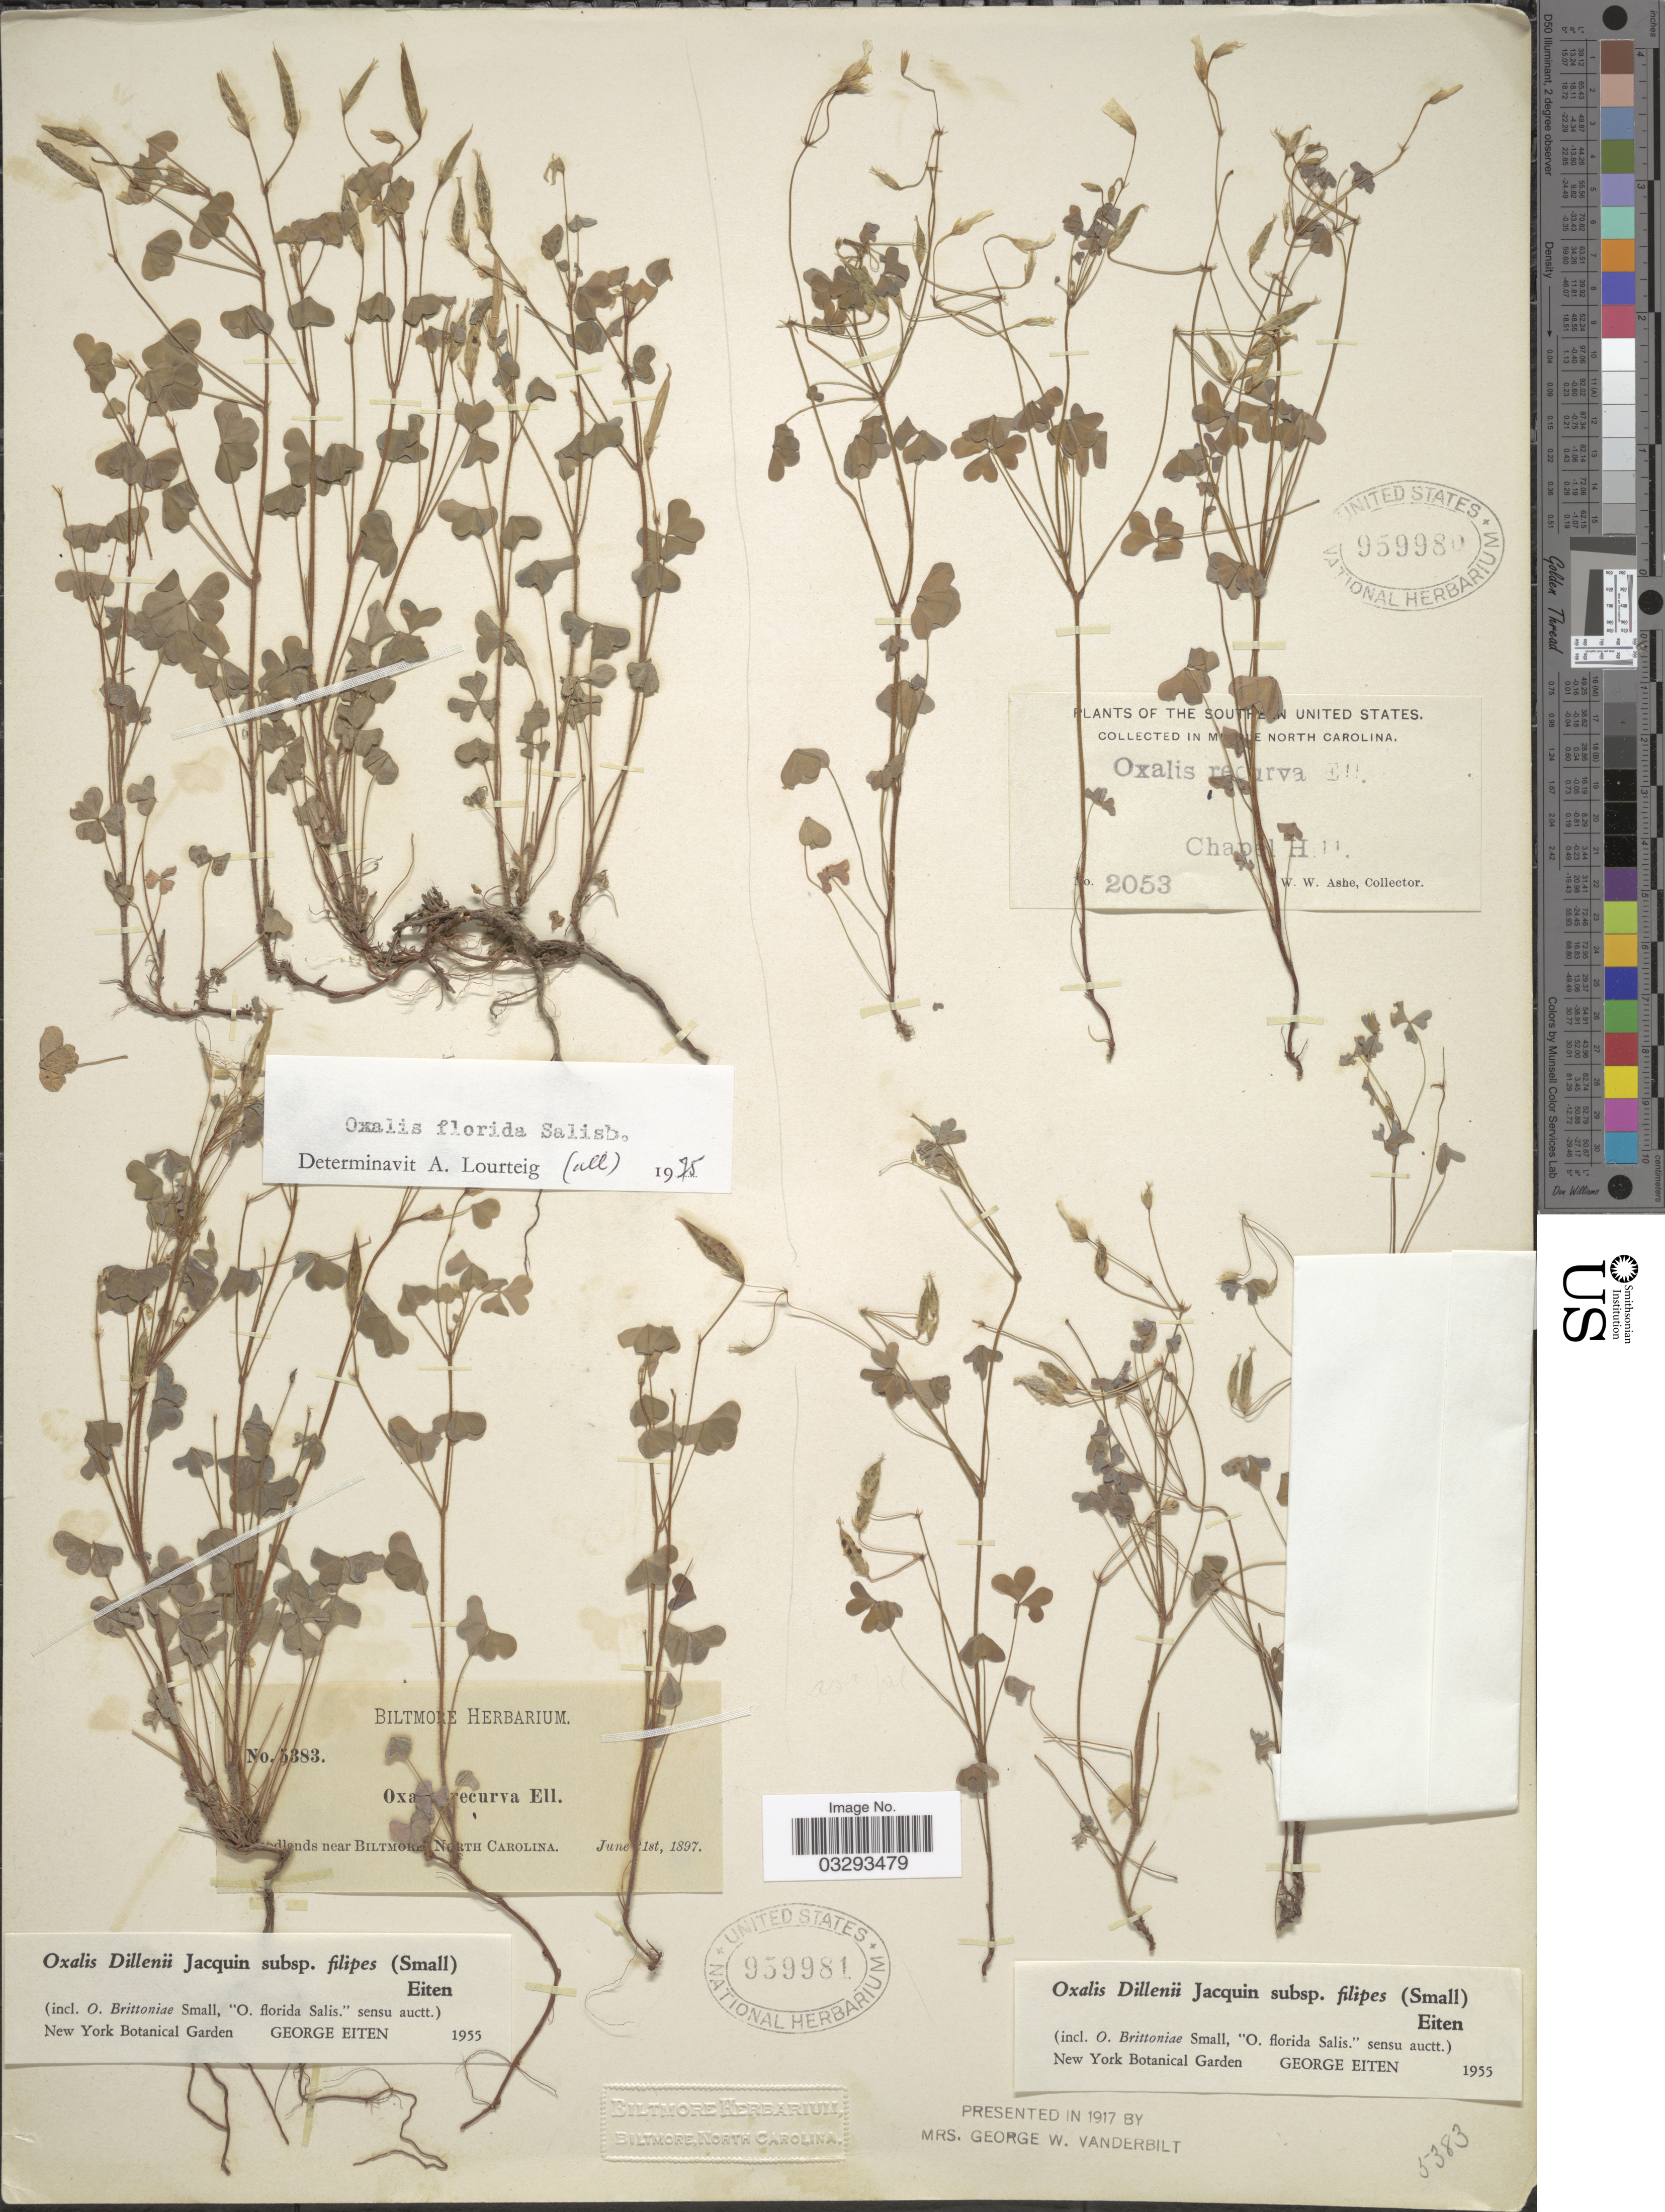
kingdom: Plantae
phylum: Tracheophyta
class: Magnoliopsida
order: Oxalidales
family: Oxalidaceae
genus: Oxalis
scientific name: Oxalis florida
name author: Salisb.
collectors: W. W. Ashe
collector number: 2053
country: United States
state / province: North Carolina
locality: Southern United States. In Middle North Carolina. Chapel Hill.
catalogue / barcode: US 959980-2